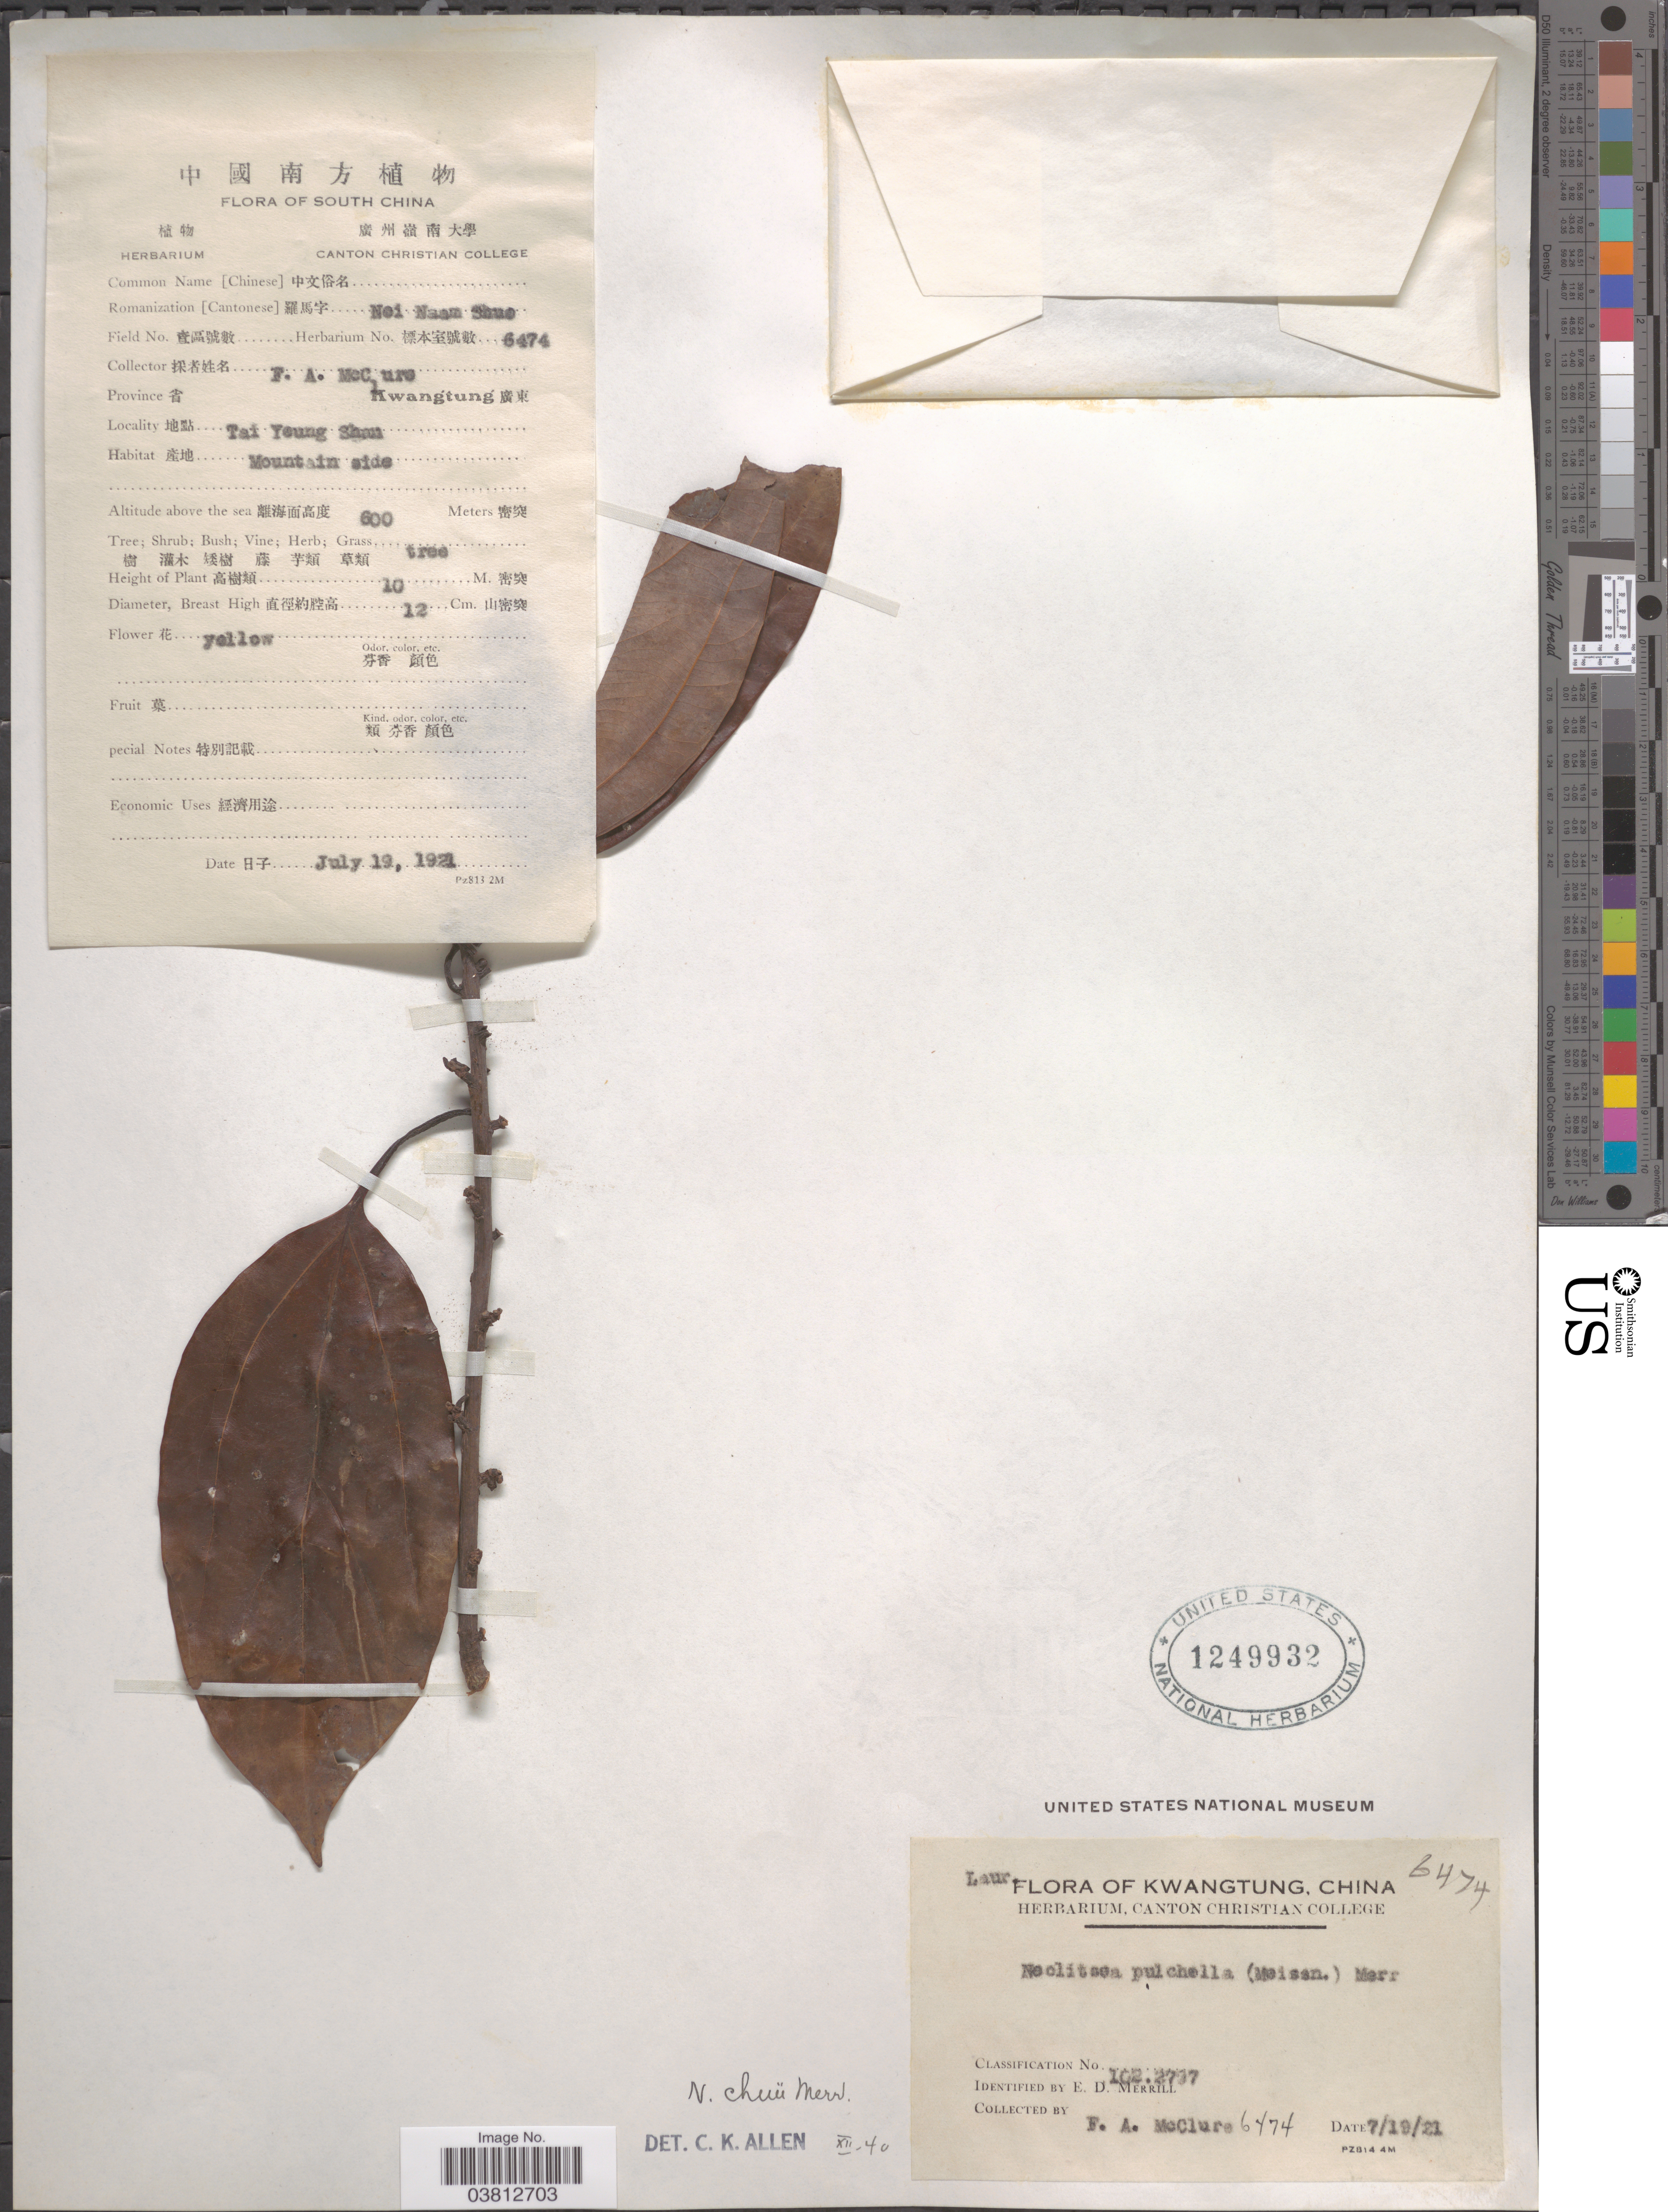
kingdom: Plantae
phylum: Tracheophyta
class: Magnoliopsida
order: Laurales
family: Lauraceae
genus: Neolitsea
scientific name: Neolitsea chui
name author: Merr.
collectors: F. A. McClure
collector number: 6474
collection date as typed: Transcribed d/m/y: 19/7/21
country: China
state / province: Guangdong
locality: Kwangtung. Tai Young Shan. Mountain side.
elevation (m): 600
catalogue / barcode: US 1249932